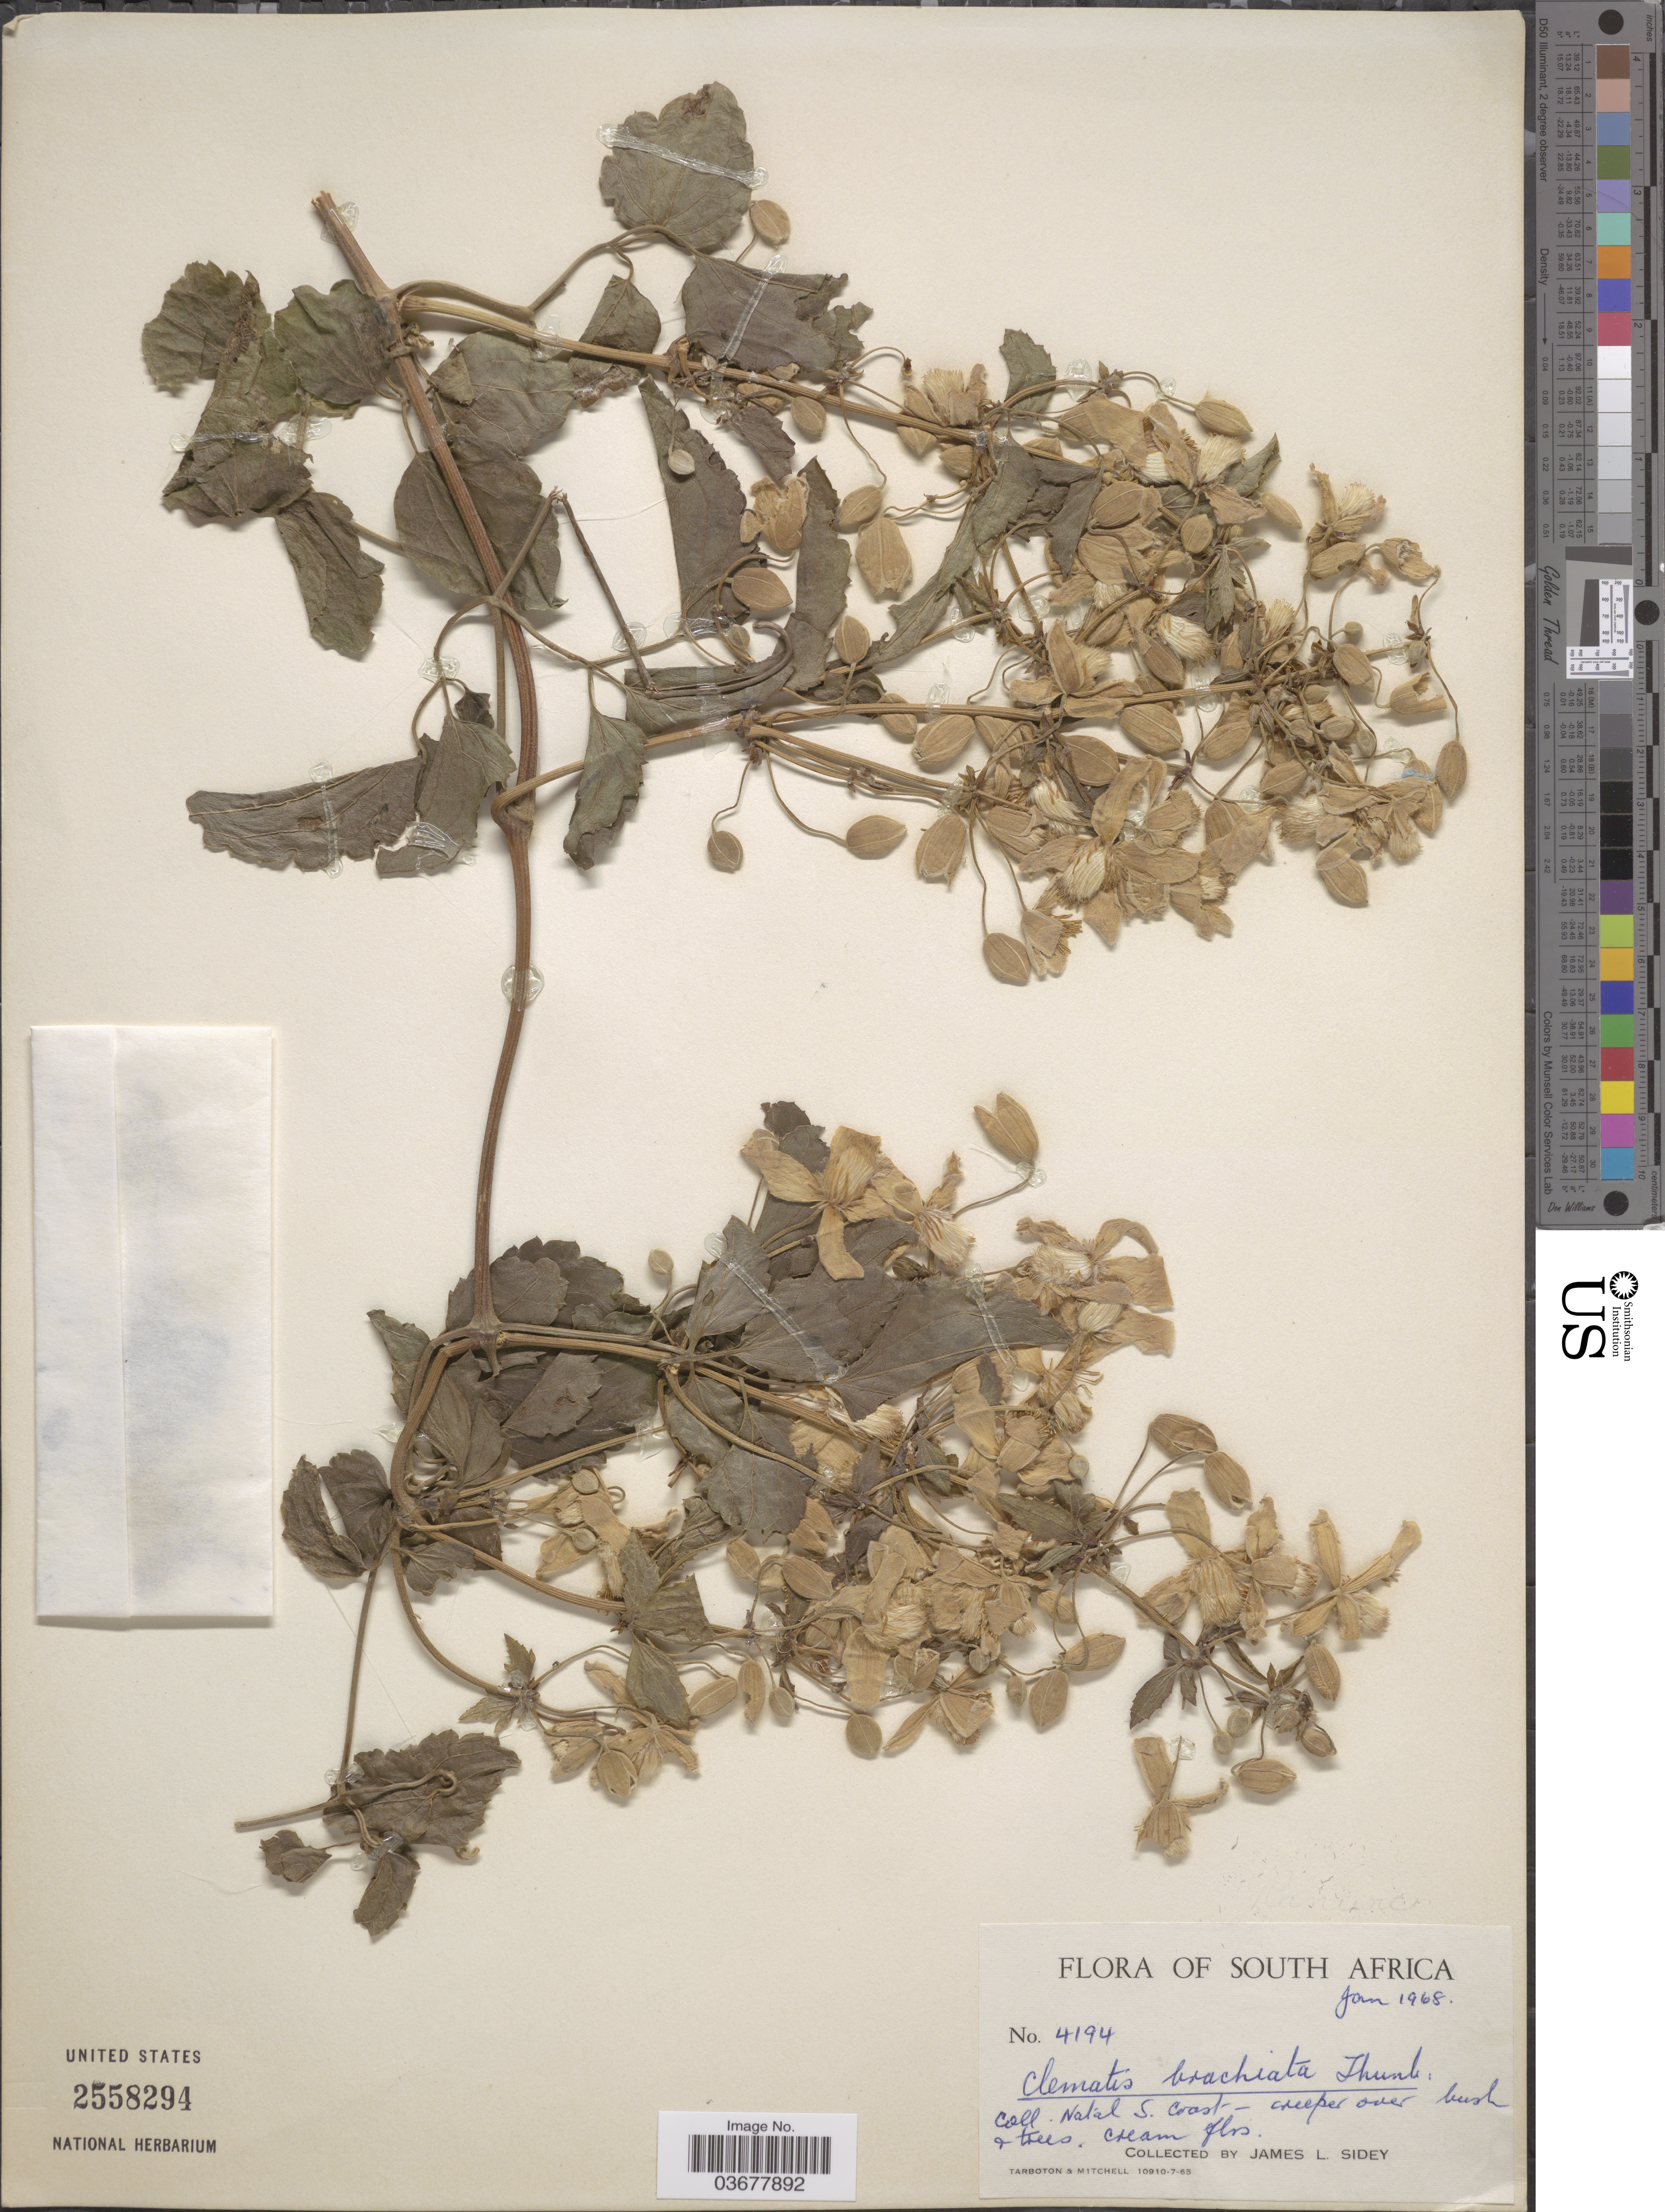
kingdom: Plantae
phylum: Tracheophyta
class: Magnoliopsida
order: Ranunculales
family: Ranunculaceae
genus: Clematis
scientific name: Clematis brachiata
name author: Thunb.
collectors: J. L. Sidey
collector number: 4194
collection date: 1968-01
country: South Africa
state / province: KwaZulu-Natal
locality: Natal S. Coast.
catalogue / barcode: US 2558294